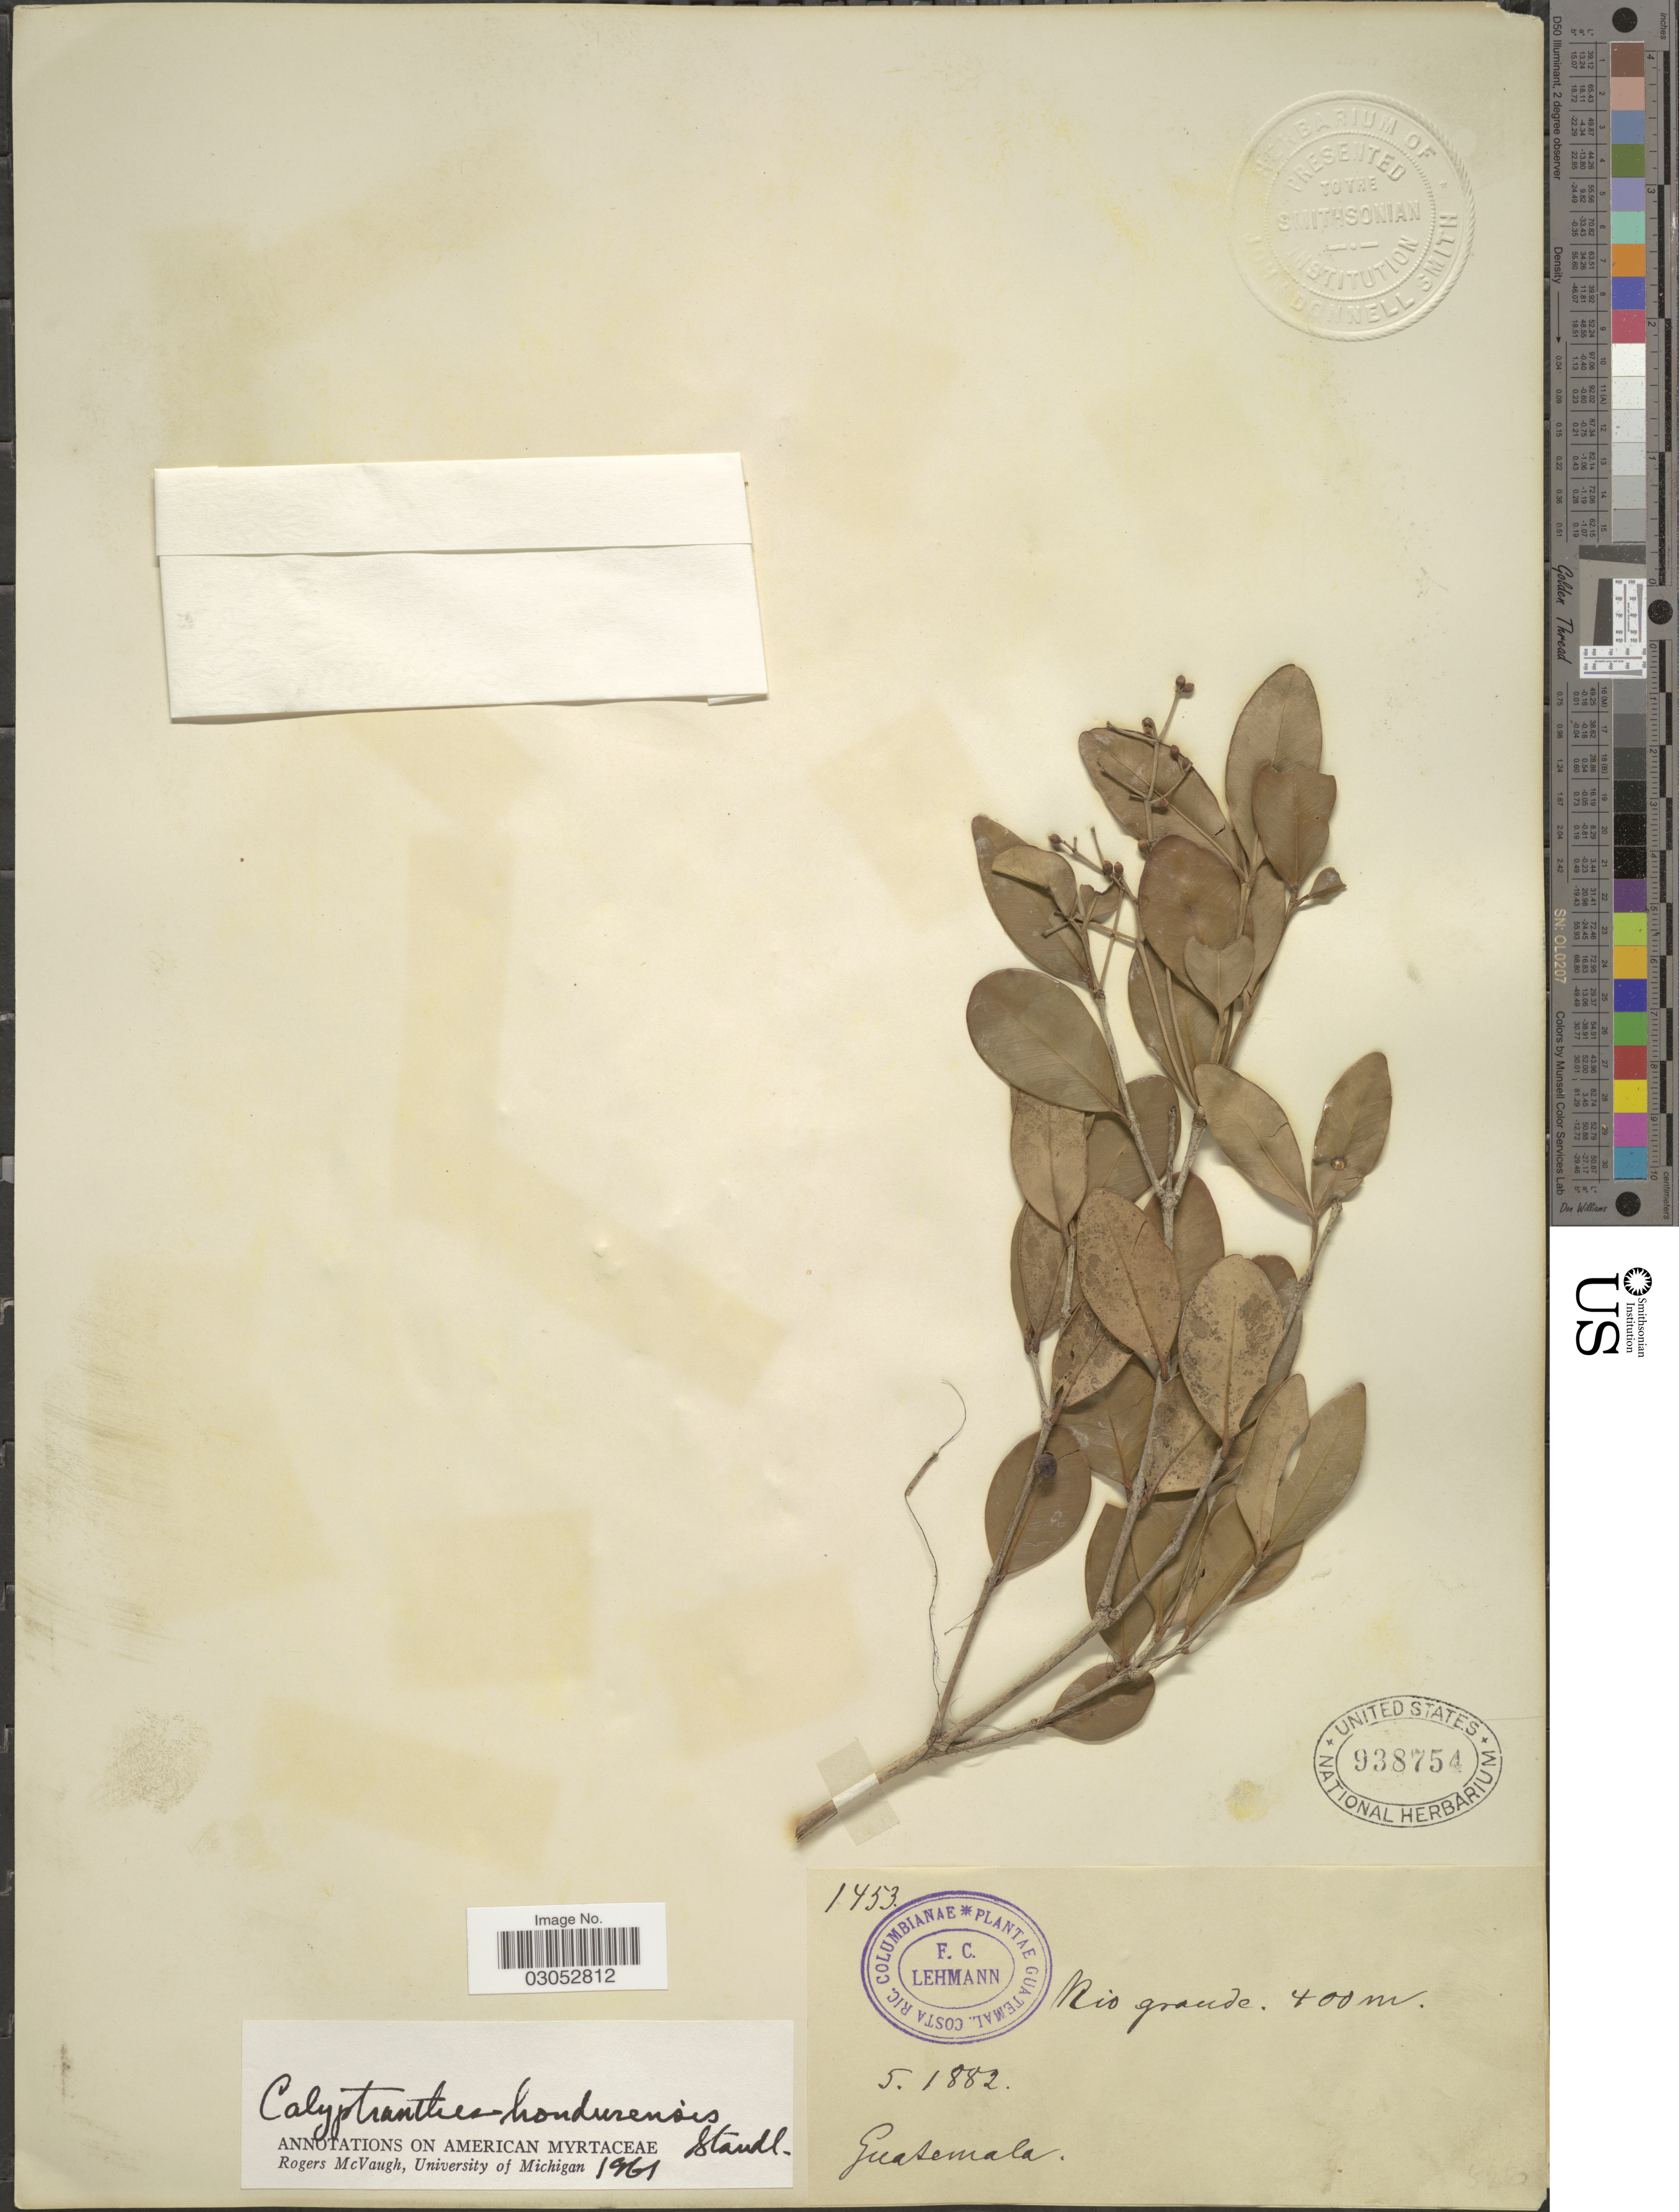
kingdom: Plantae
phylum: Tracheophyta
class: Magnoliopsida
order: Myrtales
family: Myrtaceae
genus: Myrcia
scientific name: Myrcia hondurensis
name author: (Standl.) A.R. Lourenço & Sánchez-Cháv.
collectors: F. C. Lehmann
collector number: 1453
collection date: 1882-05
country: Guatemala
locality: Rio Grande.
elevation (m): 400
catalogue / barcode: US 938754